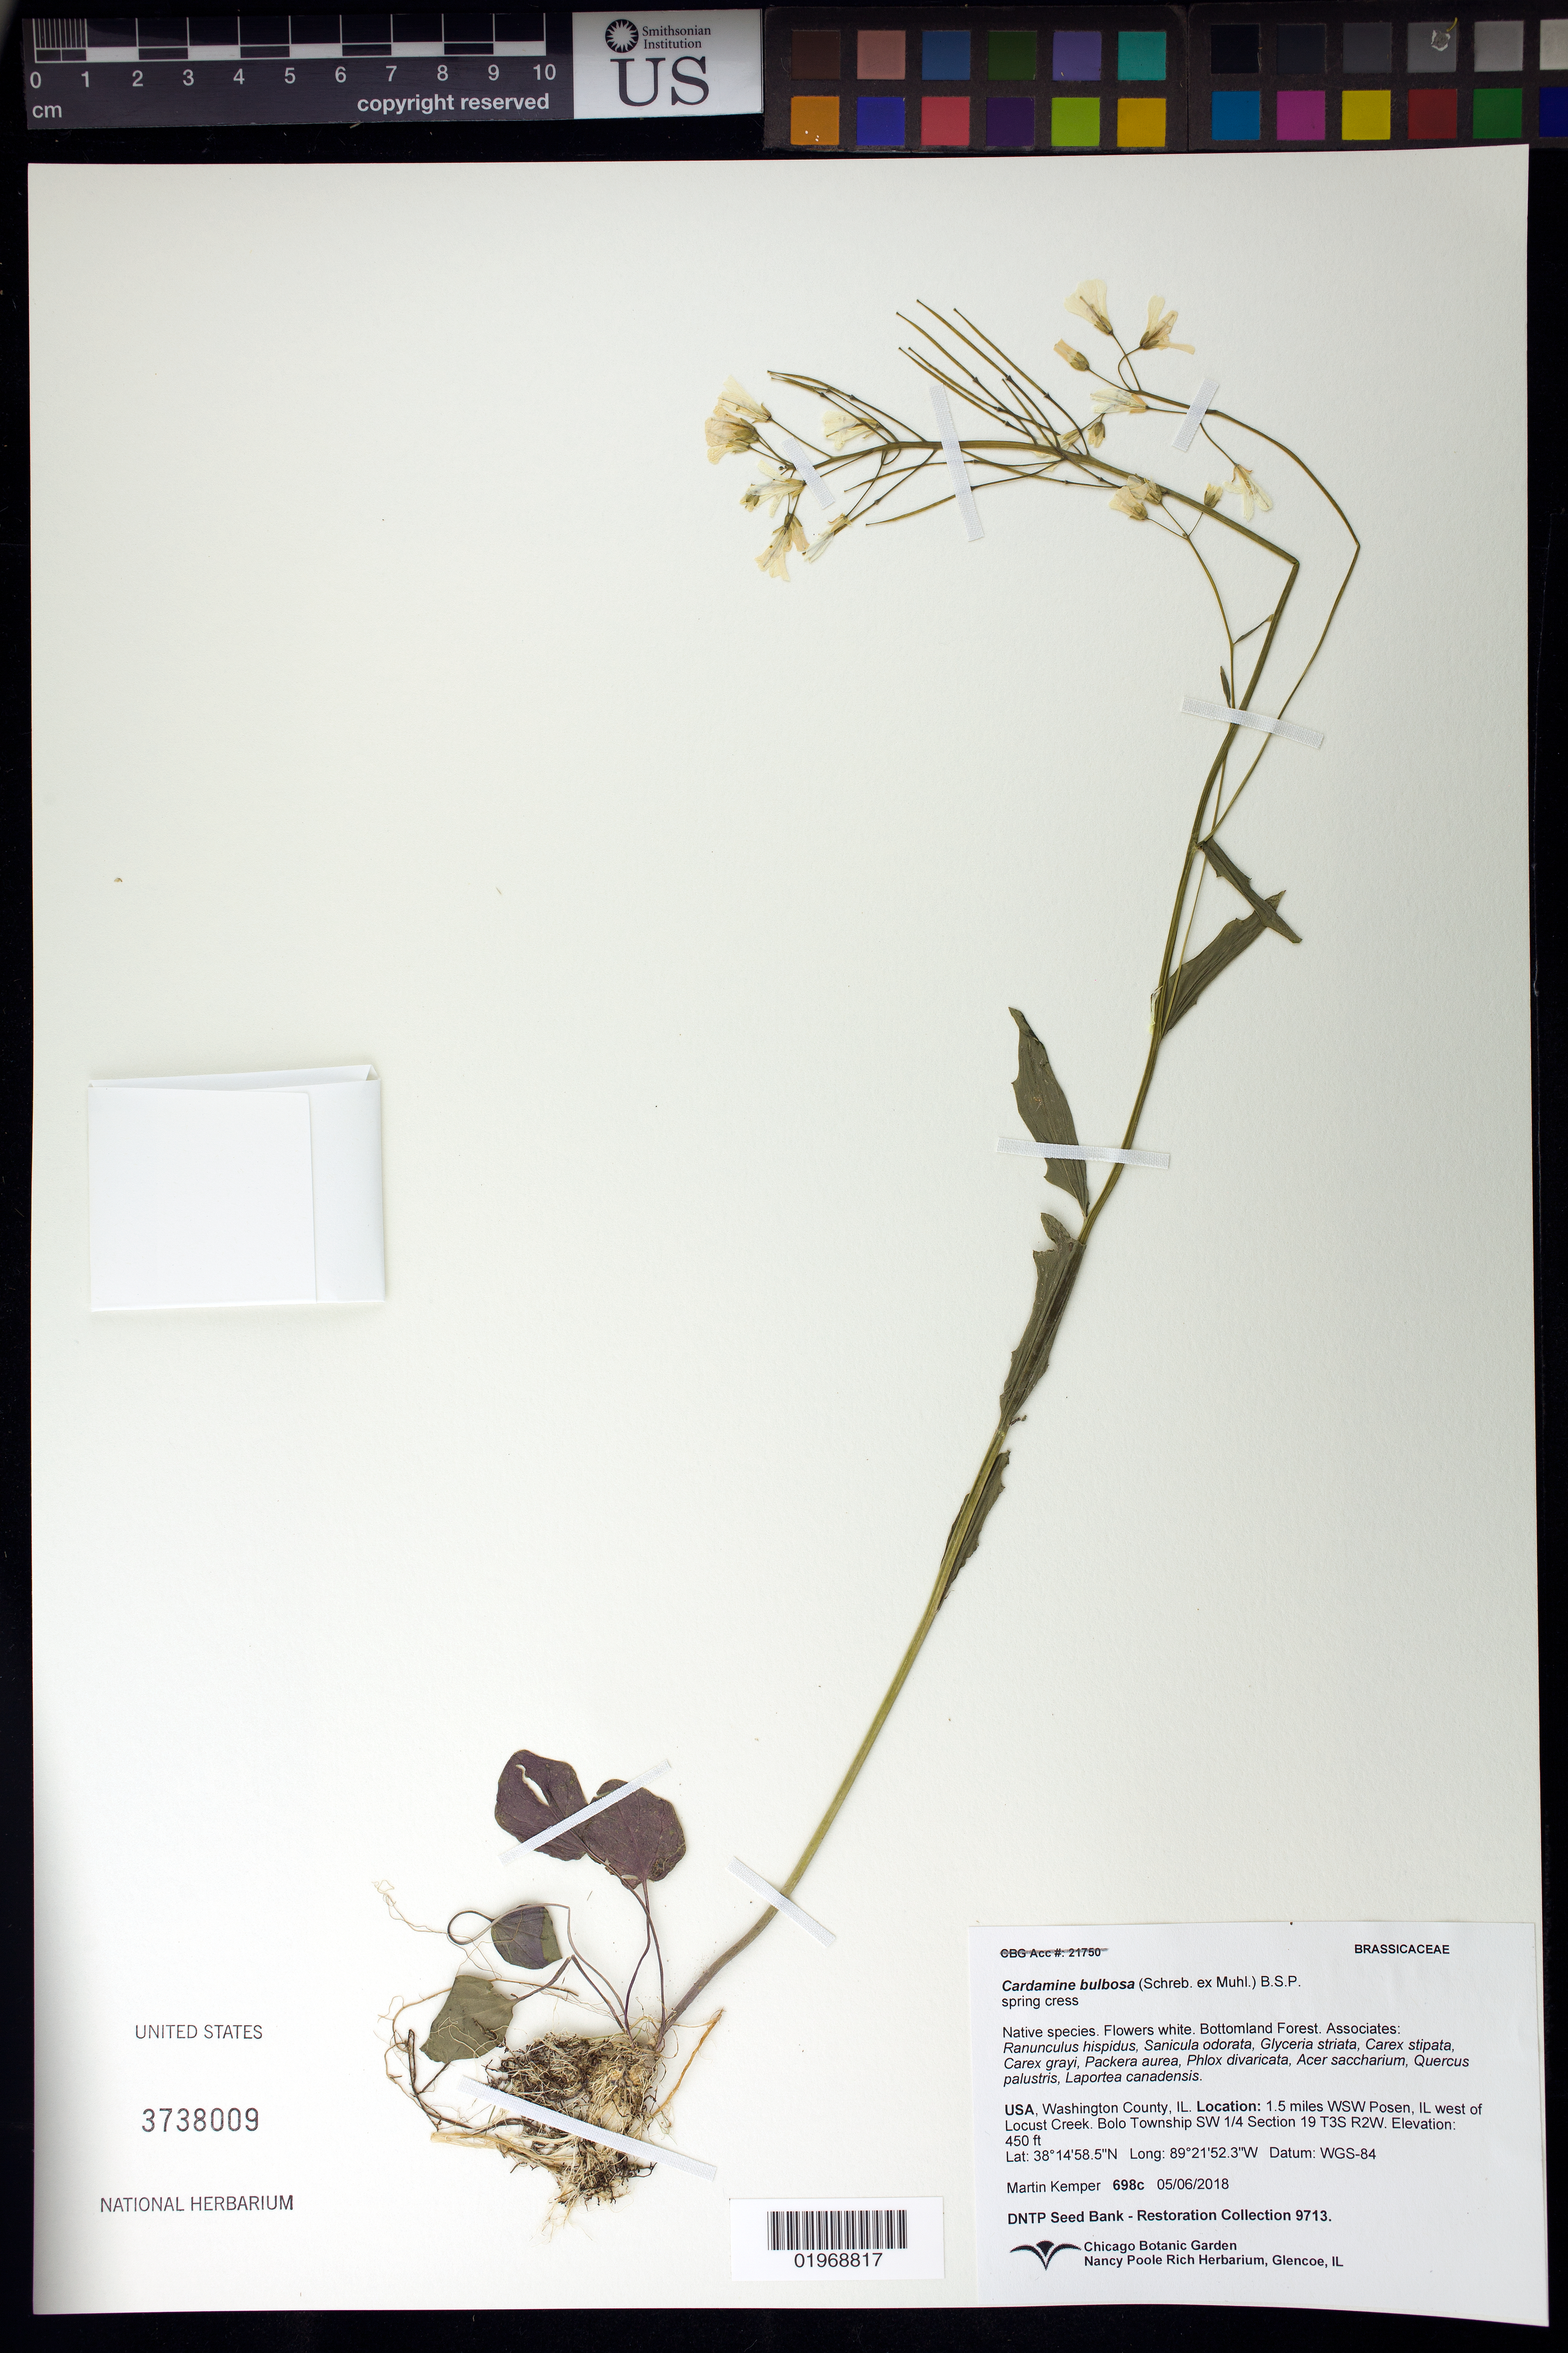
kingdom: Plantae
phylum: Tracheophyta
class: Magnoliopsida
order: Brassicales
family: Brassicaceae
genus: Cardamine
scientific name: Cardamine bulbosa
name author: (Schreb. ex Muhl.) Britton et al.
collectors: M. Kemper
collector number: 698 c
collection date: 2018-05-06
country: United States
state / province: Illinois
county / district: Washington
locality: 1.5 mi WSW of Posen, W of Locust Creek, Bolo Township SW 1/4 Section 19 T3S R2W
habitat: Bottomland Forest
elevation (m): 137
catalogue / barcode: US 3738009